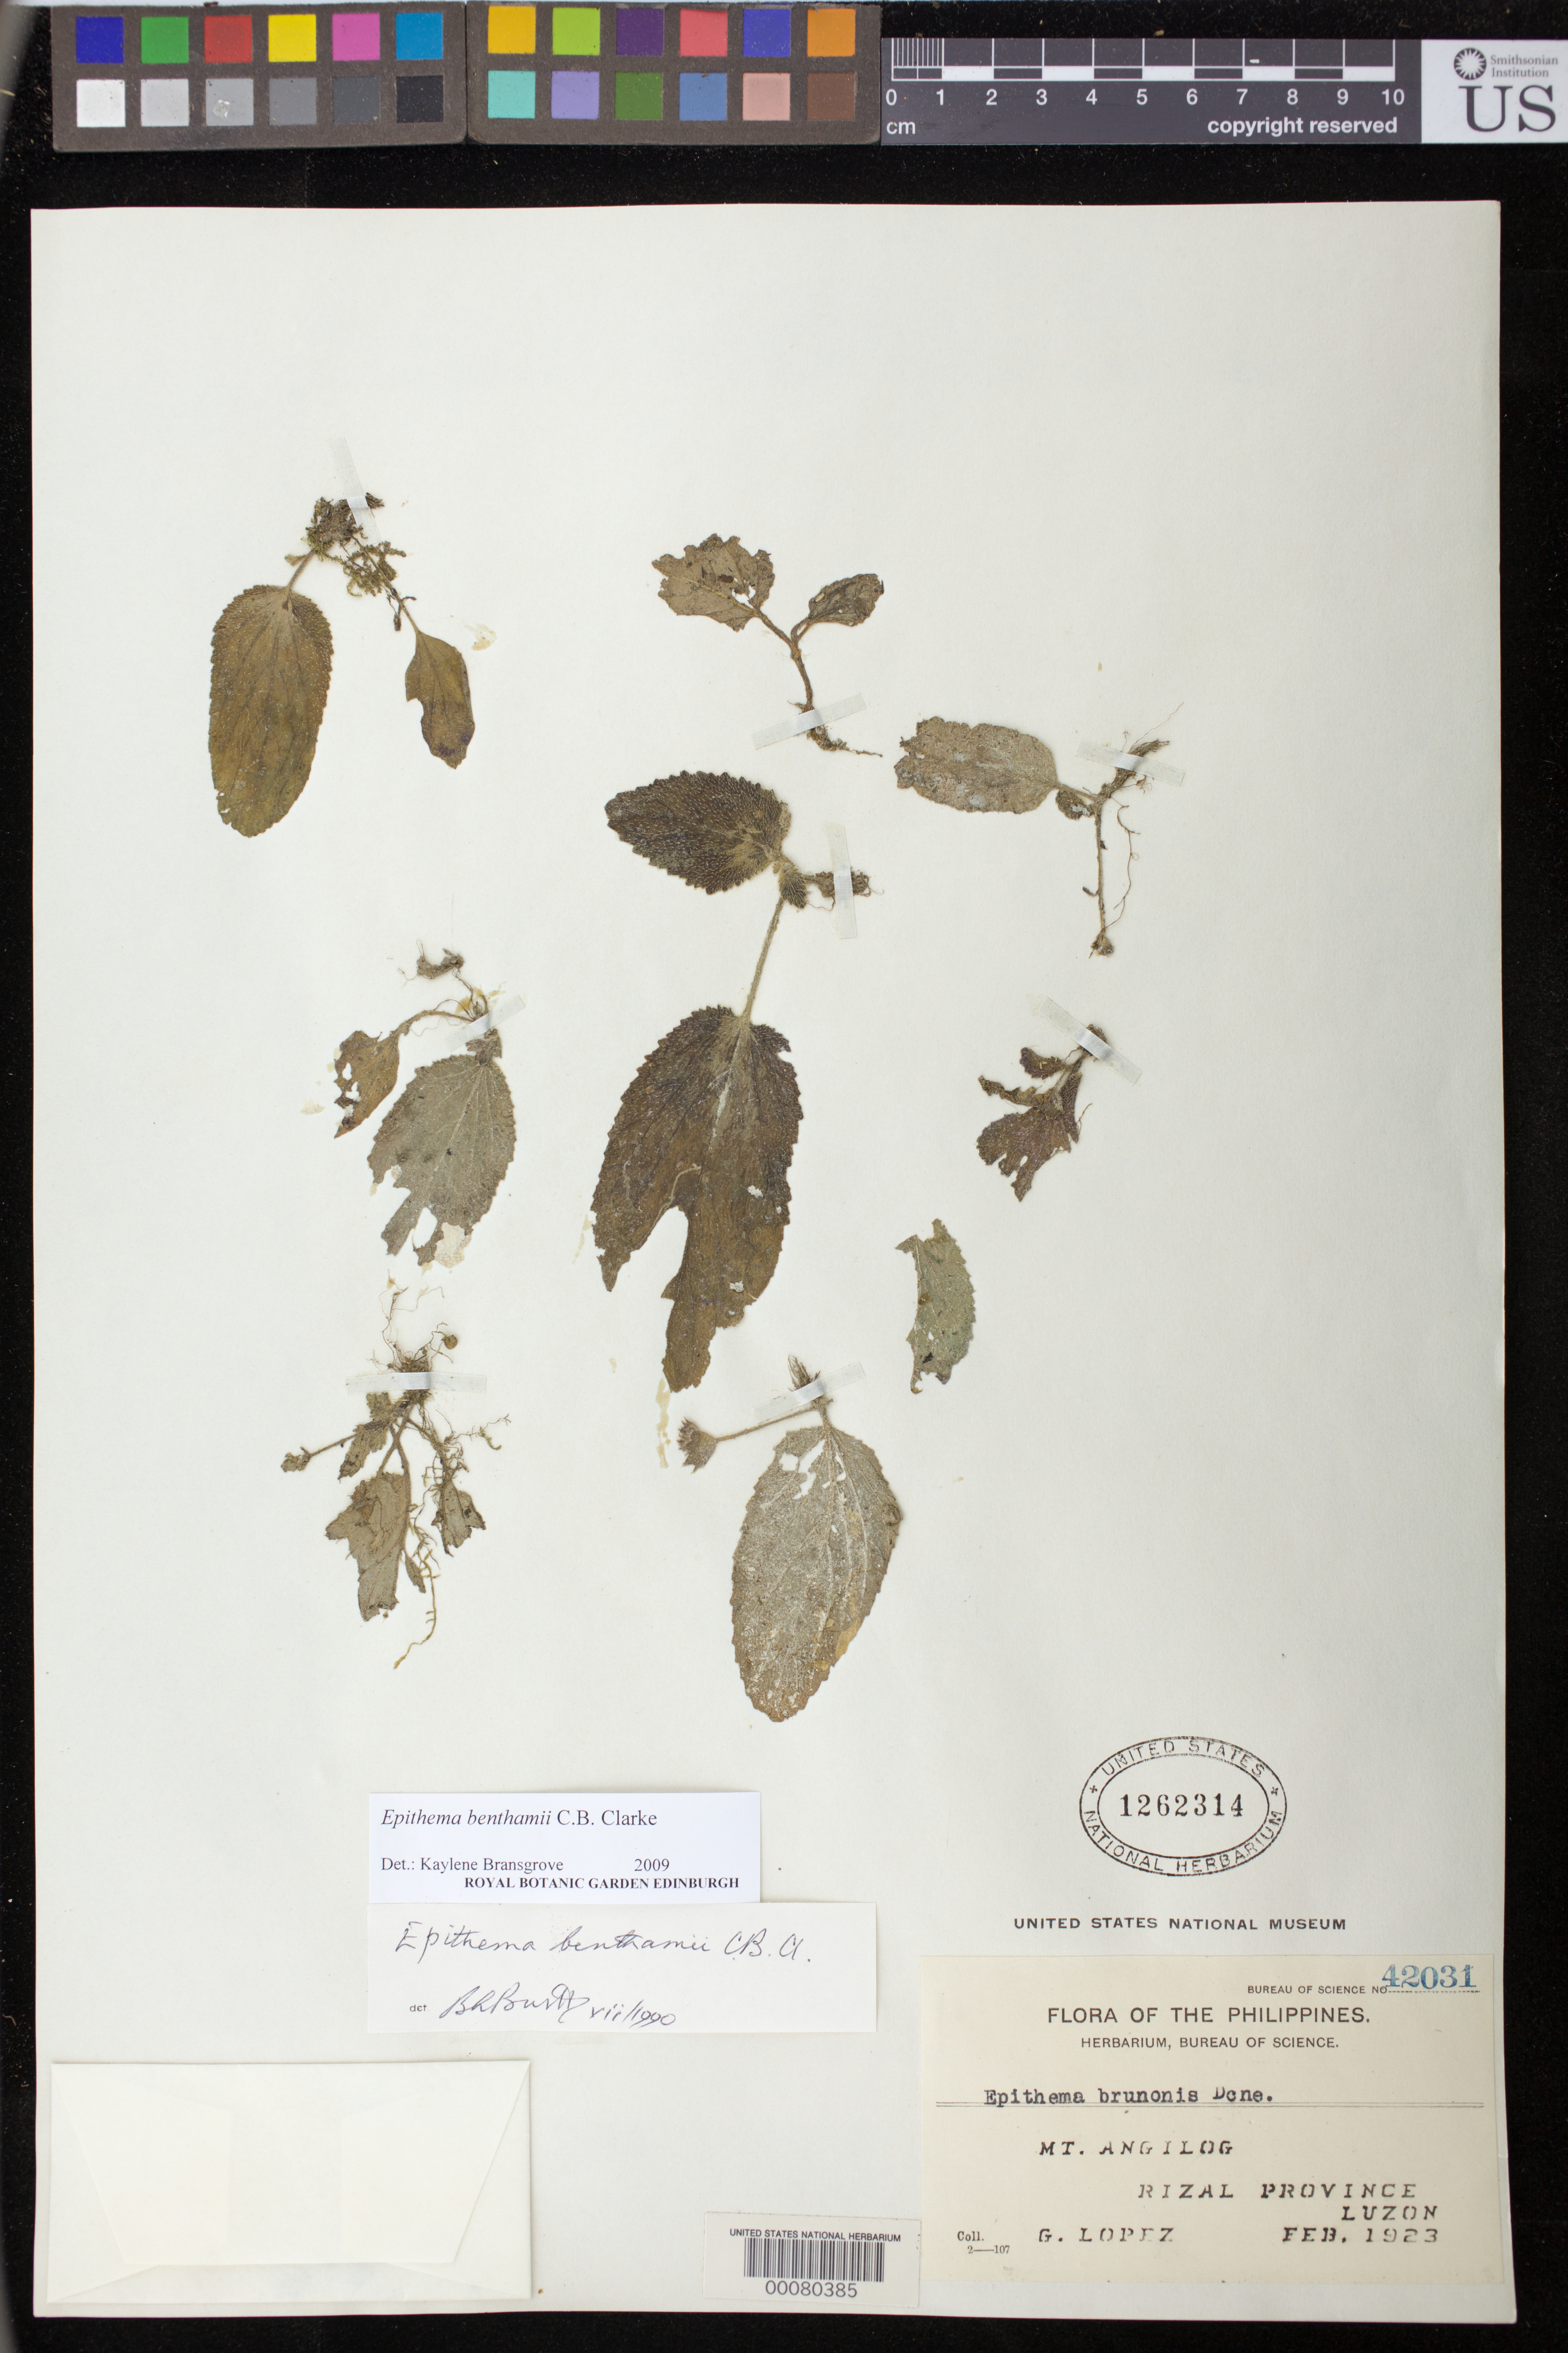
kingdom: Plantae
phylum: Tracheophyta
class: Magnoliopsida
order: Lamiales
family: Gesneriaceae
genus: Epithema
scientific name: Epithema benthamii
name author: C.B. Clarke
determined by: Bransgrove, Kaylene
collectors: G. Lopéz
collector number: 42031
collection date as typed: Feb 1923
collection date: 1923-02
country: Philippines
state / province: Calabarzon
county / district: Rizal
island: Luzon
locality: Mt. angilong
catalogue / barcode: US 1262314